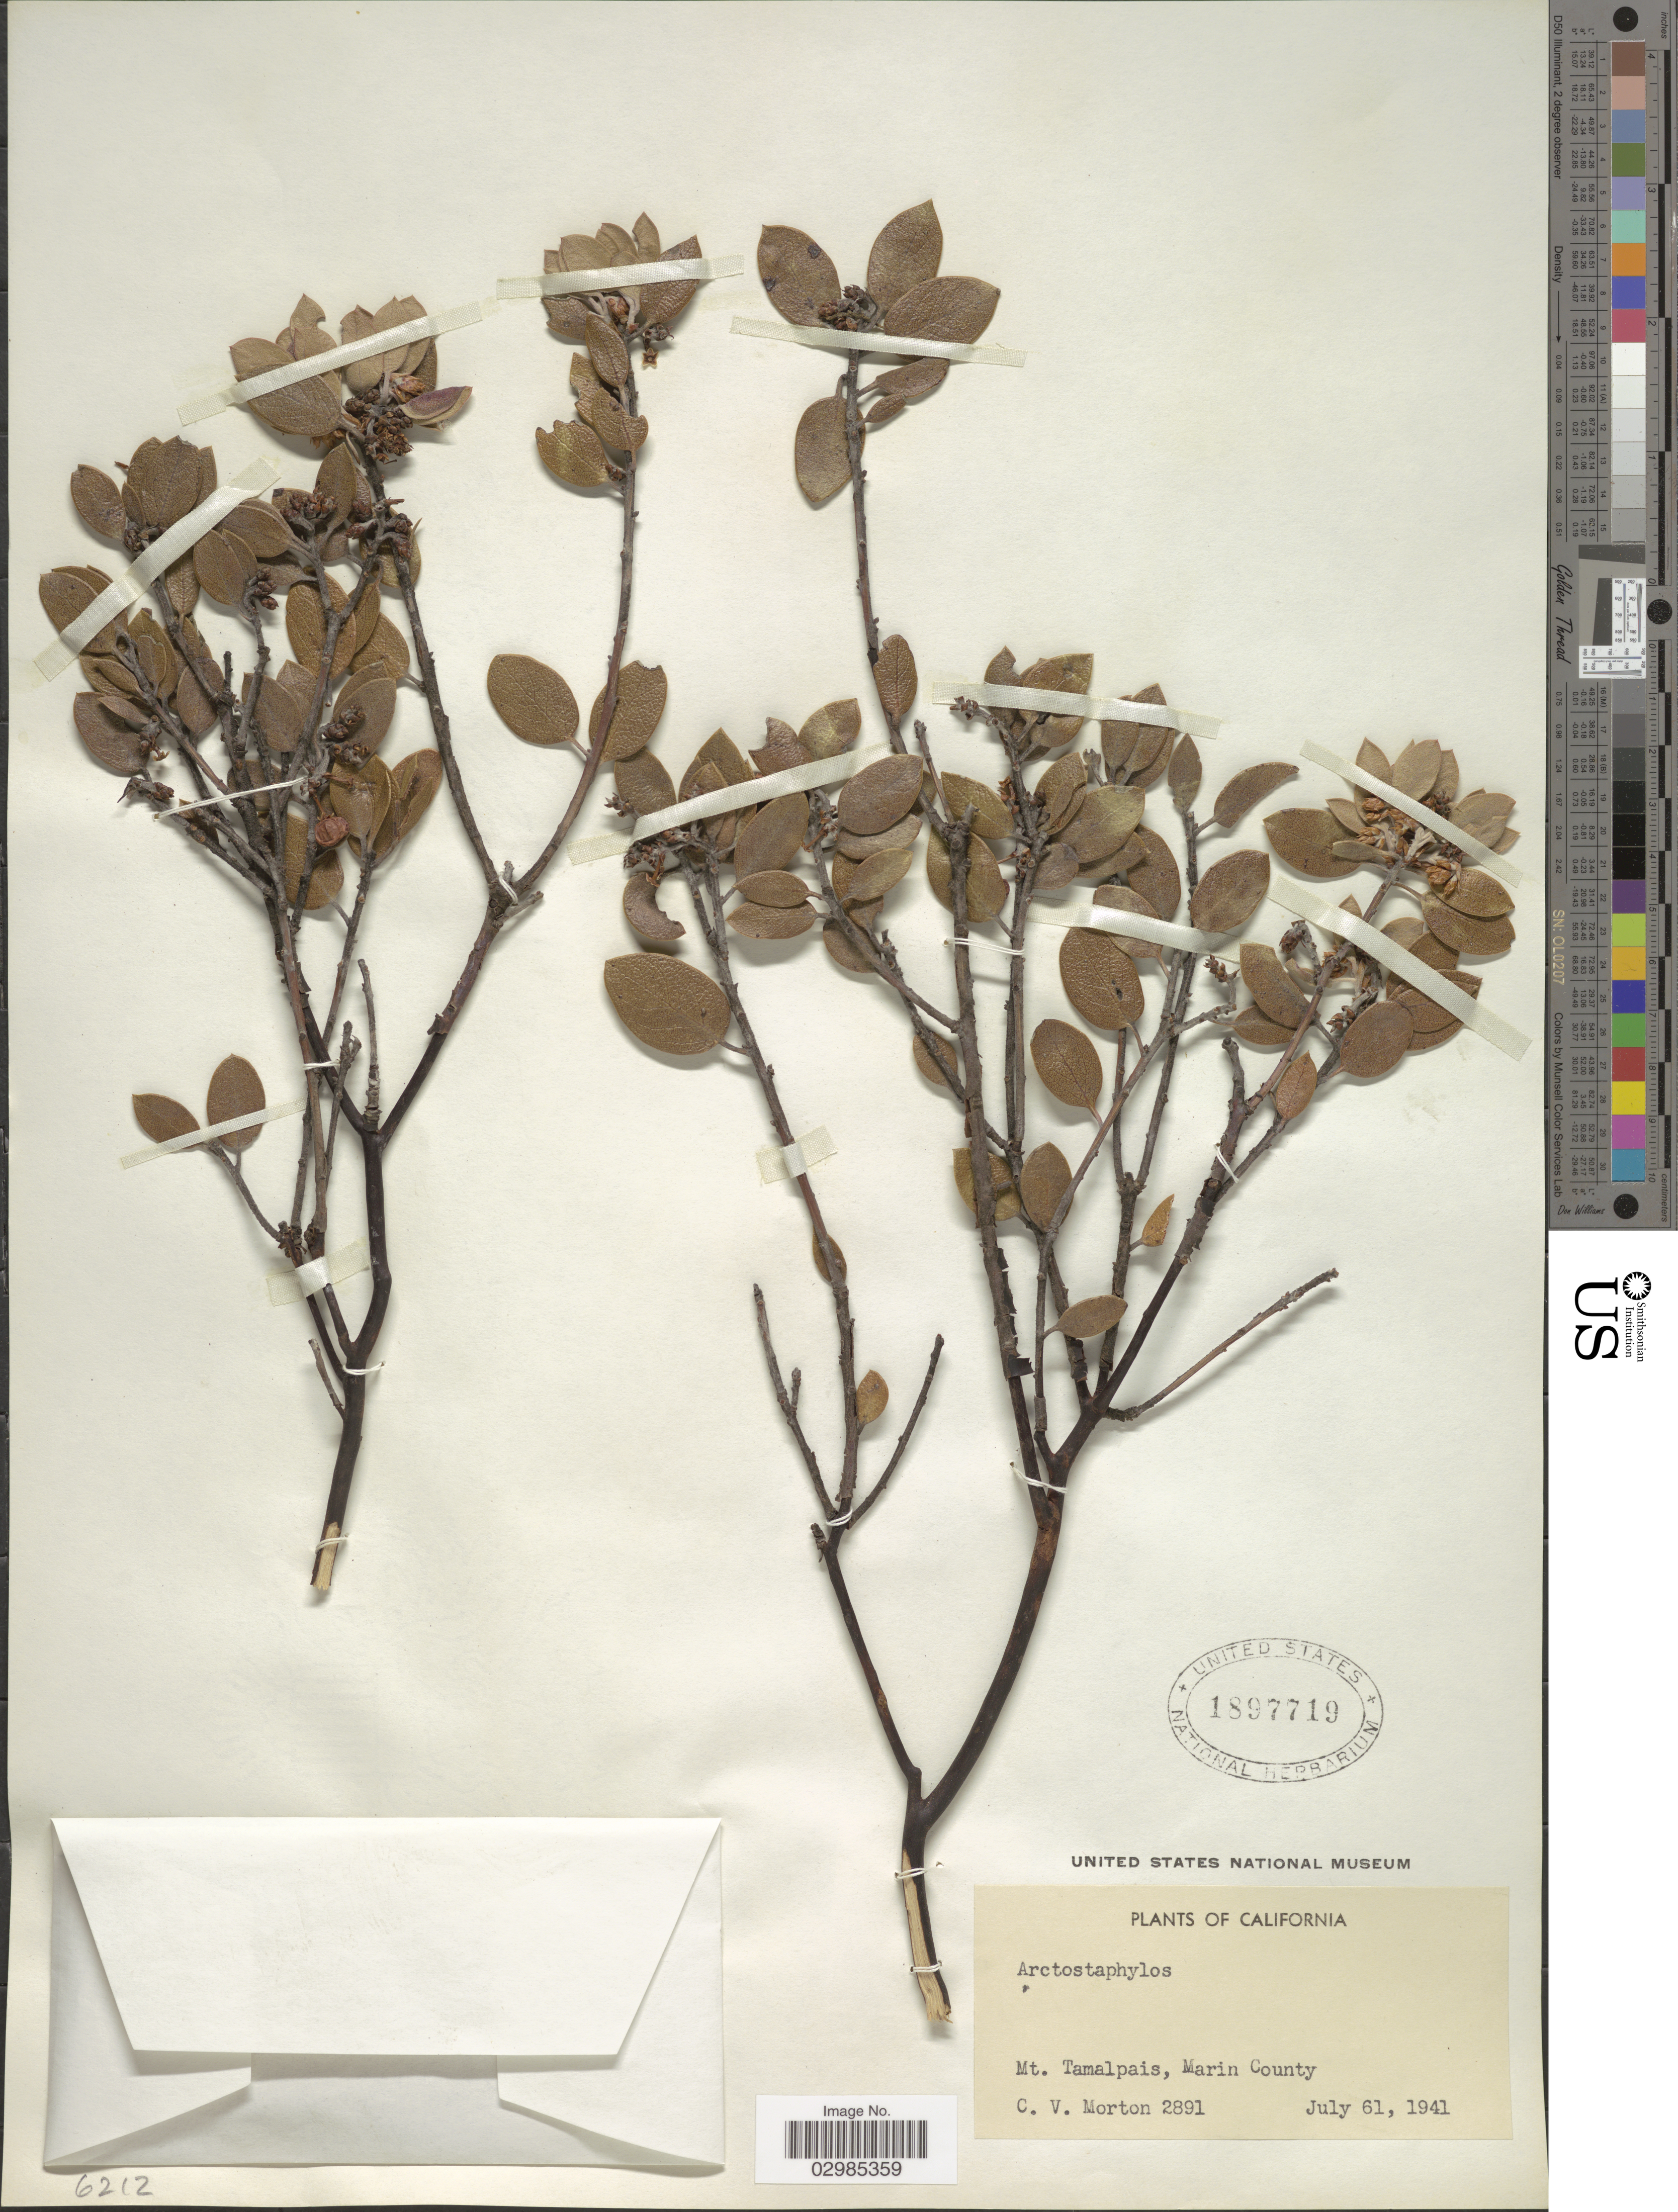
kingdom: Plantae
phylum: Tracheophyta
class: Magnoliopsida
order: Ericales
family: Ericaceae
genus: Arctostaphylos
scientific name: Arctostaphylos cratericola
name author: (Donn. Sm.) Donn. Sm.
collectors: C. V. Morton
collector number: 2891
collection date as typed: July 61, 1941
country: United States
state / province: California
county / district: Marin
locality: Mt. Tamalpais, Marin County.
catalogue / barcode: US 1897719